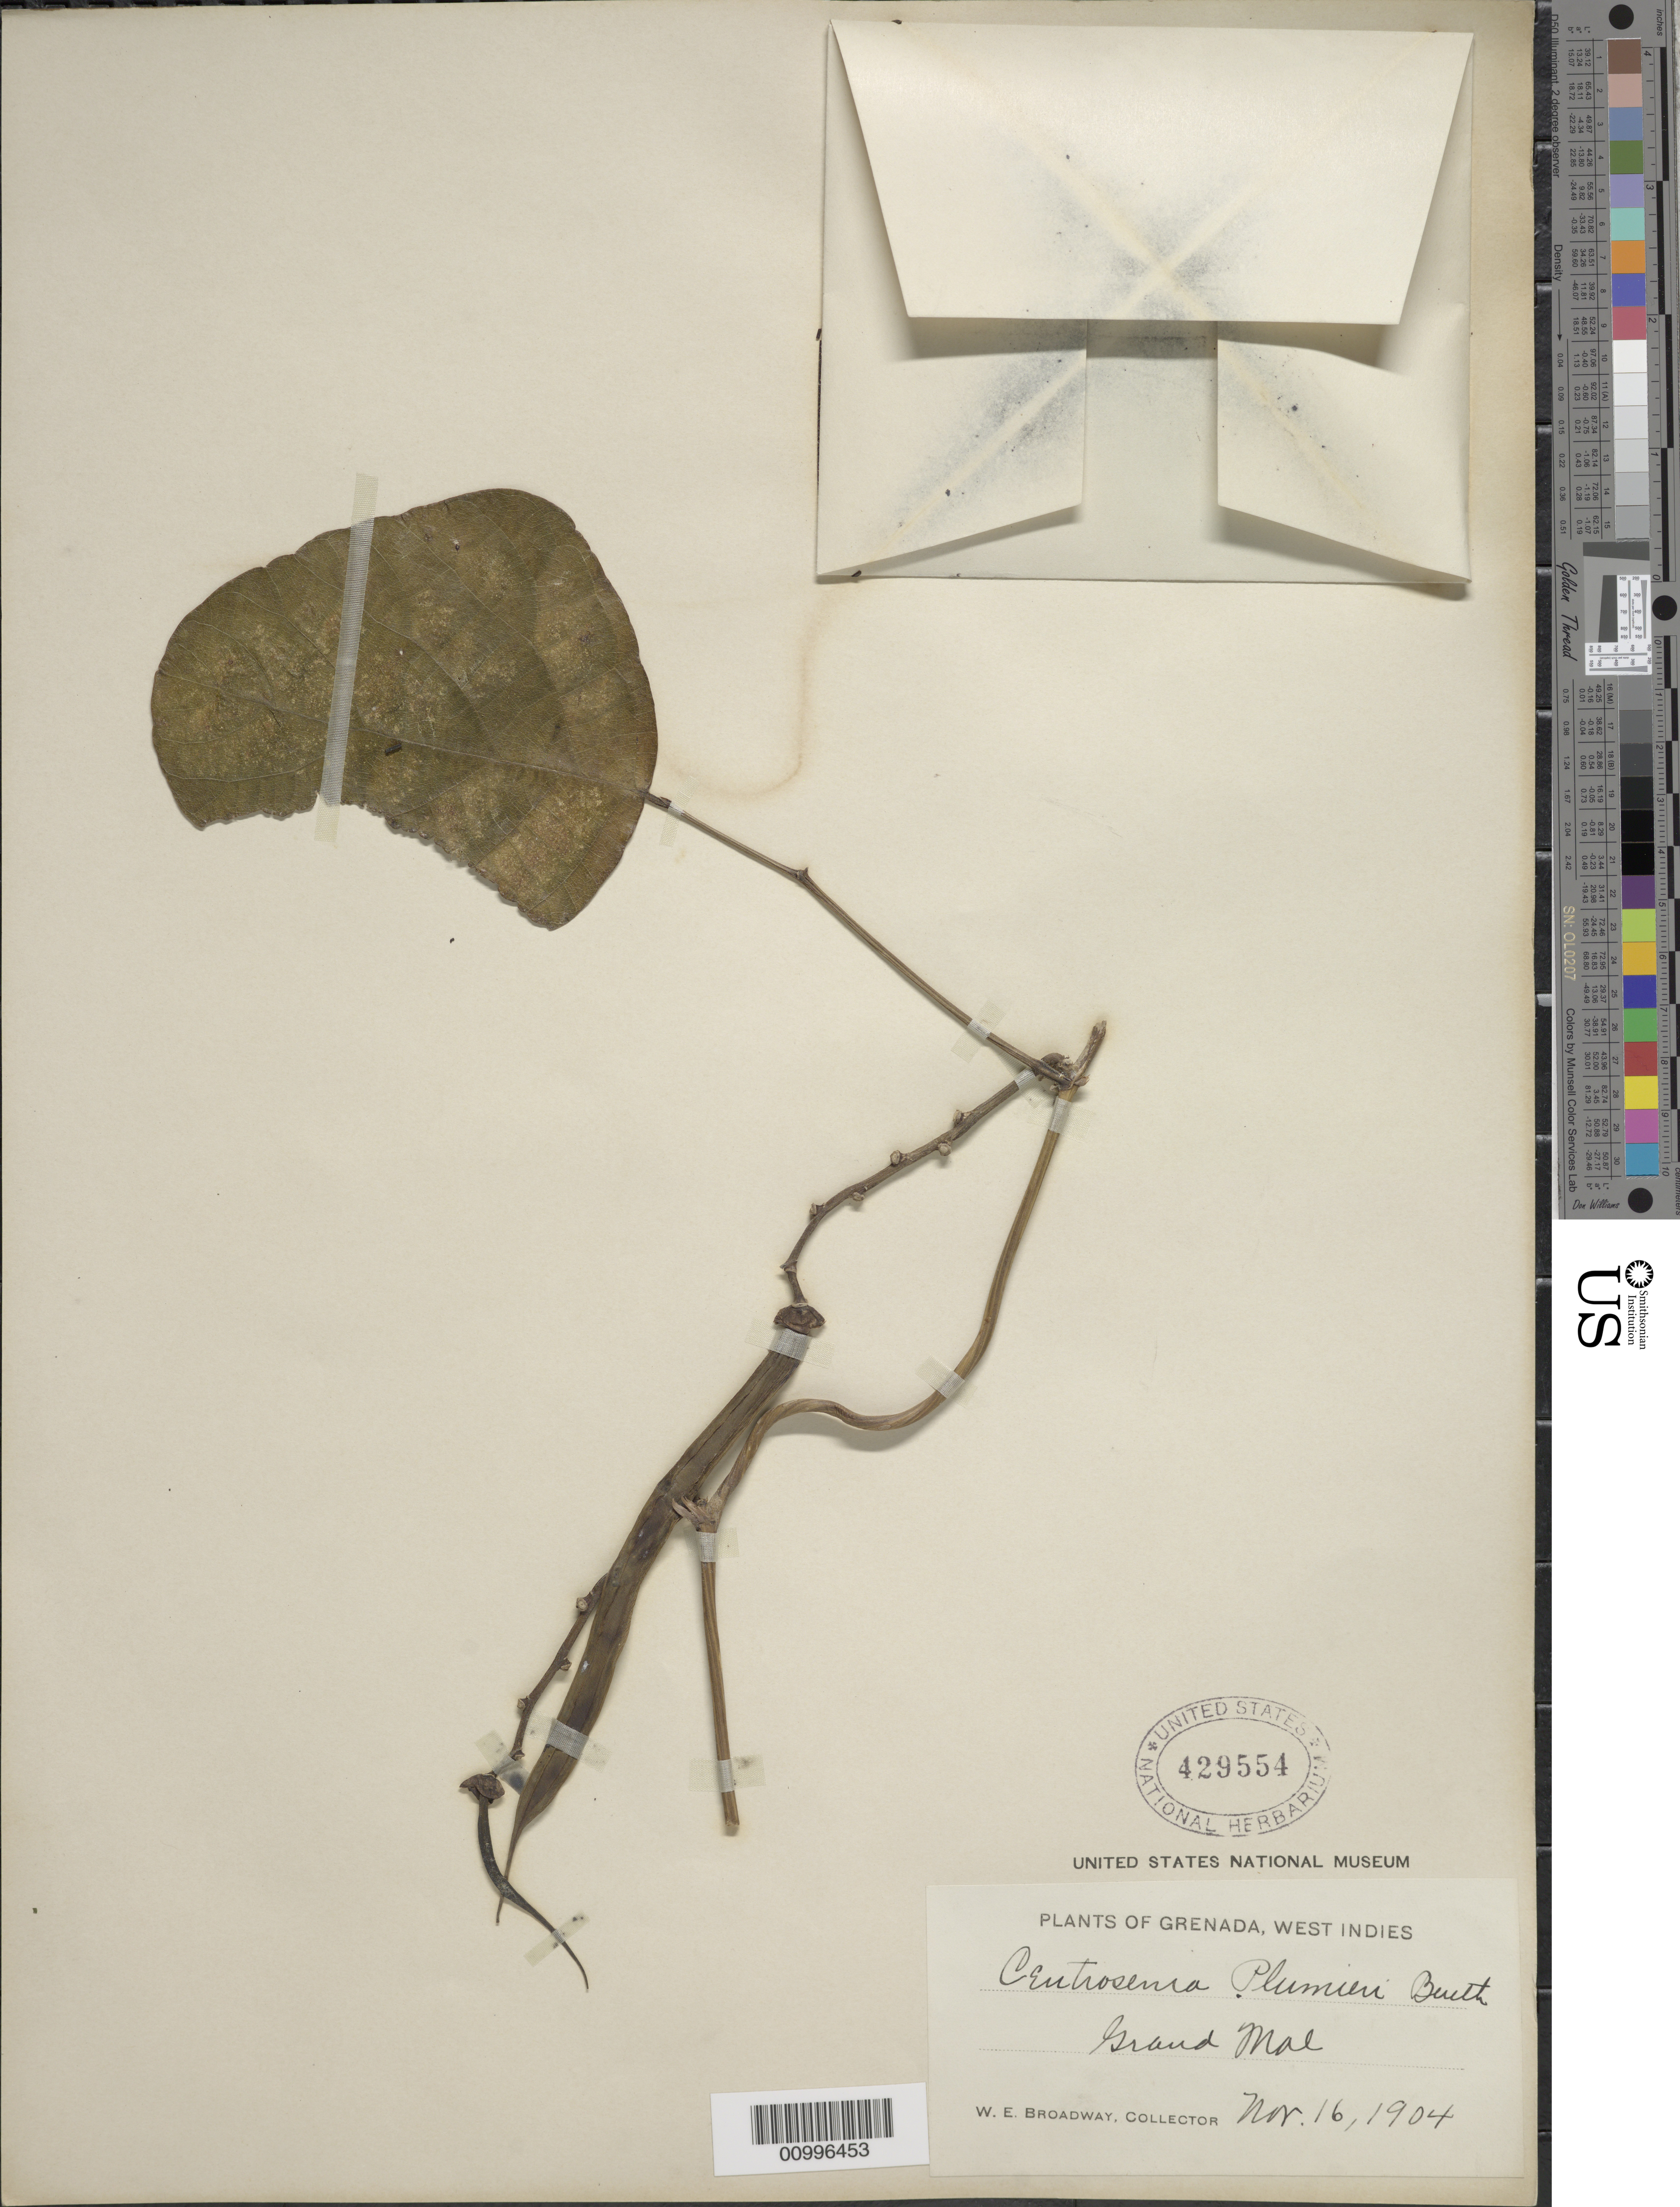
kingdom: Plantae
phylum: Tracheophyta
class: Magnoliopsida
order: Fabales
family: Fabaceae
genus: Centrosema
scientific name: Centrosema plumieri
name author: (Turpin ex Pers.) Benth.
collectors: W. E. Broadway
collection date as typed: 16 Nov 1904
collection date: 1904-11-16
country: Grenada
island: Grenada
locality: Grand Mal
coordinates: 0 N, 0 E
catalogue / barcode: US 429554